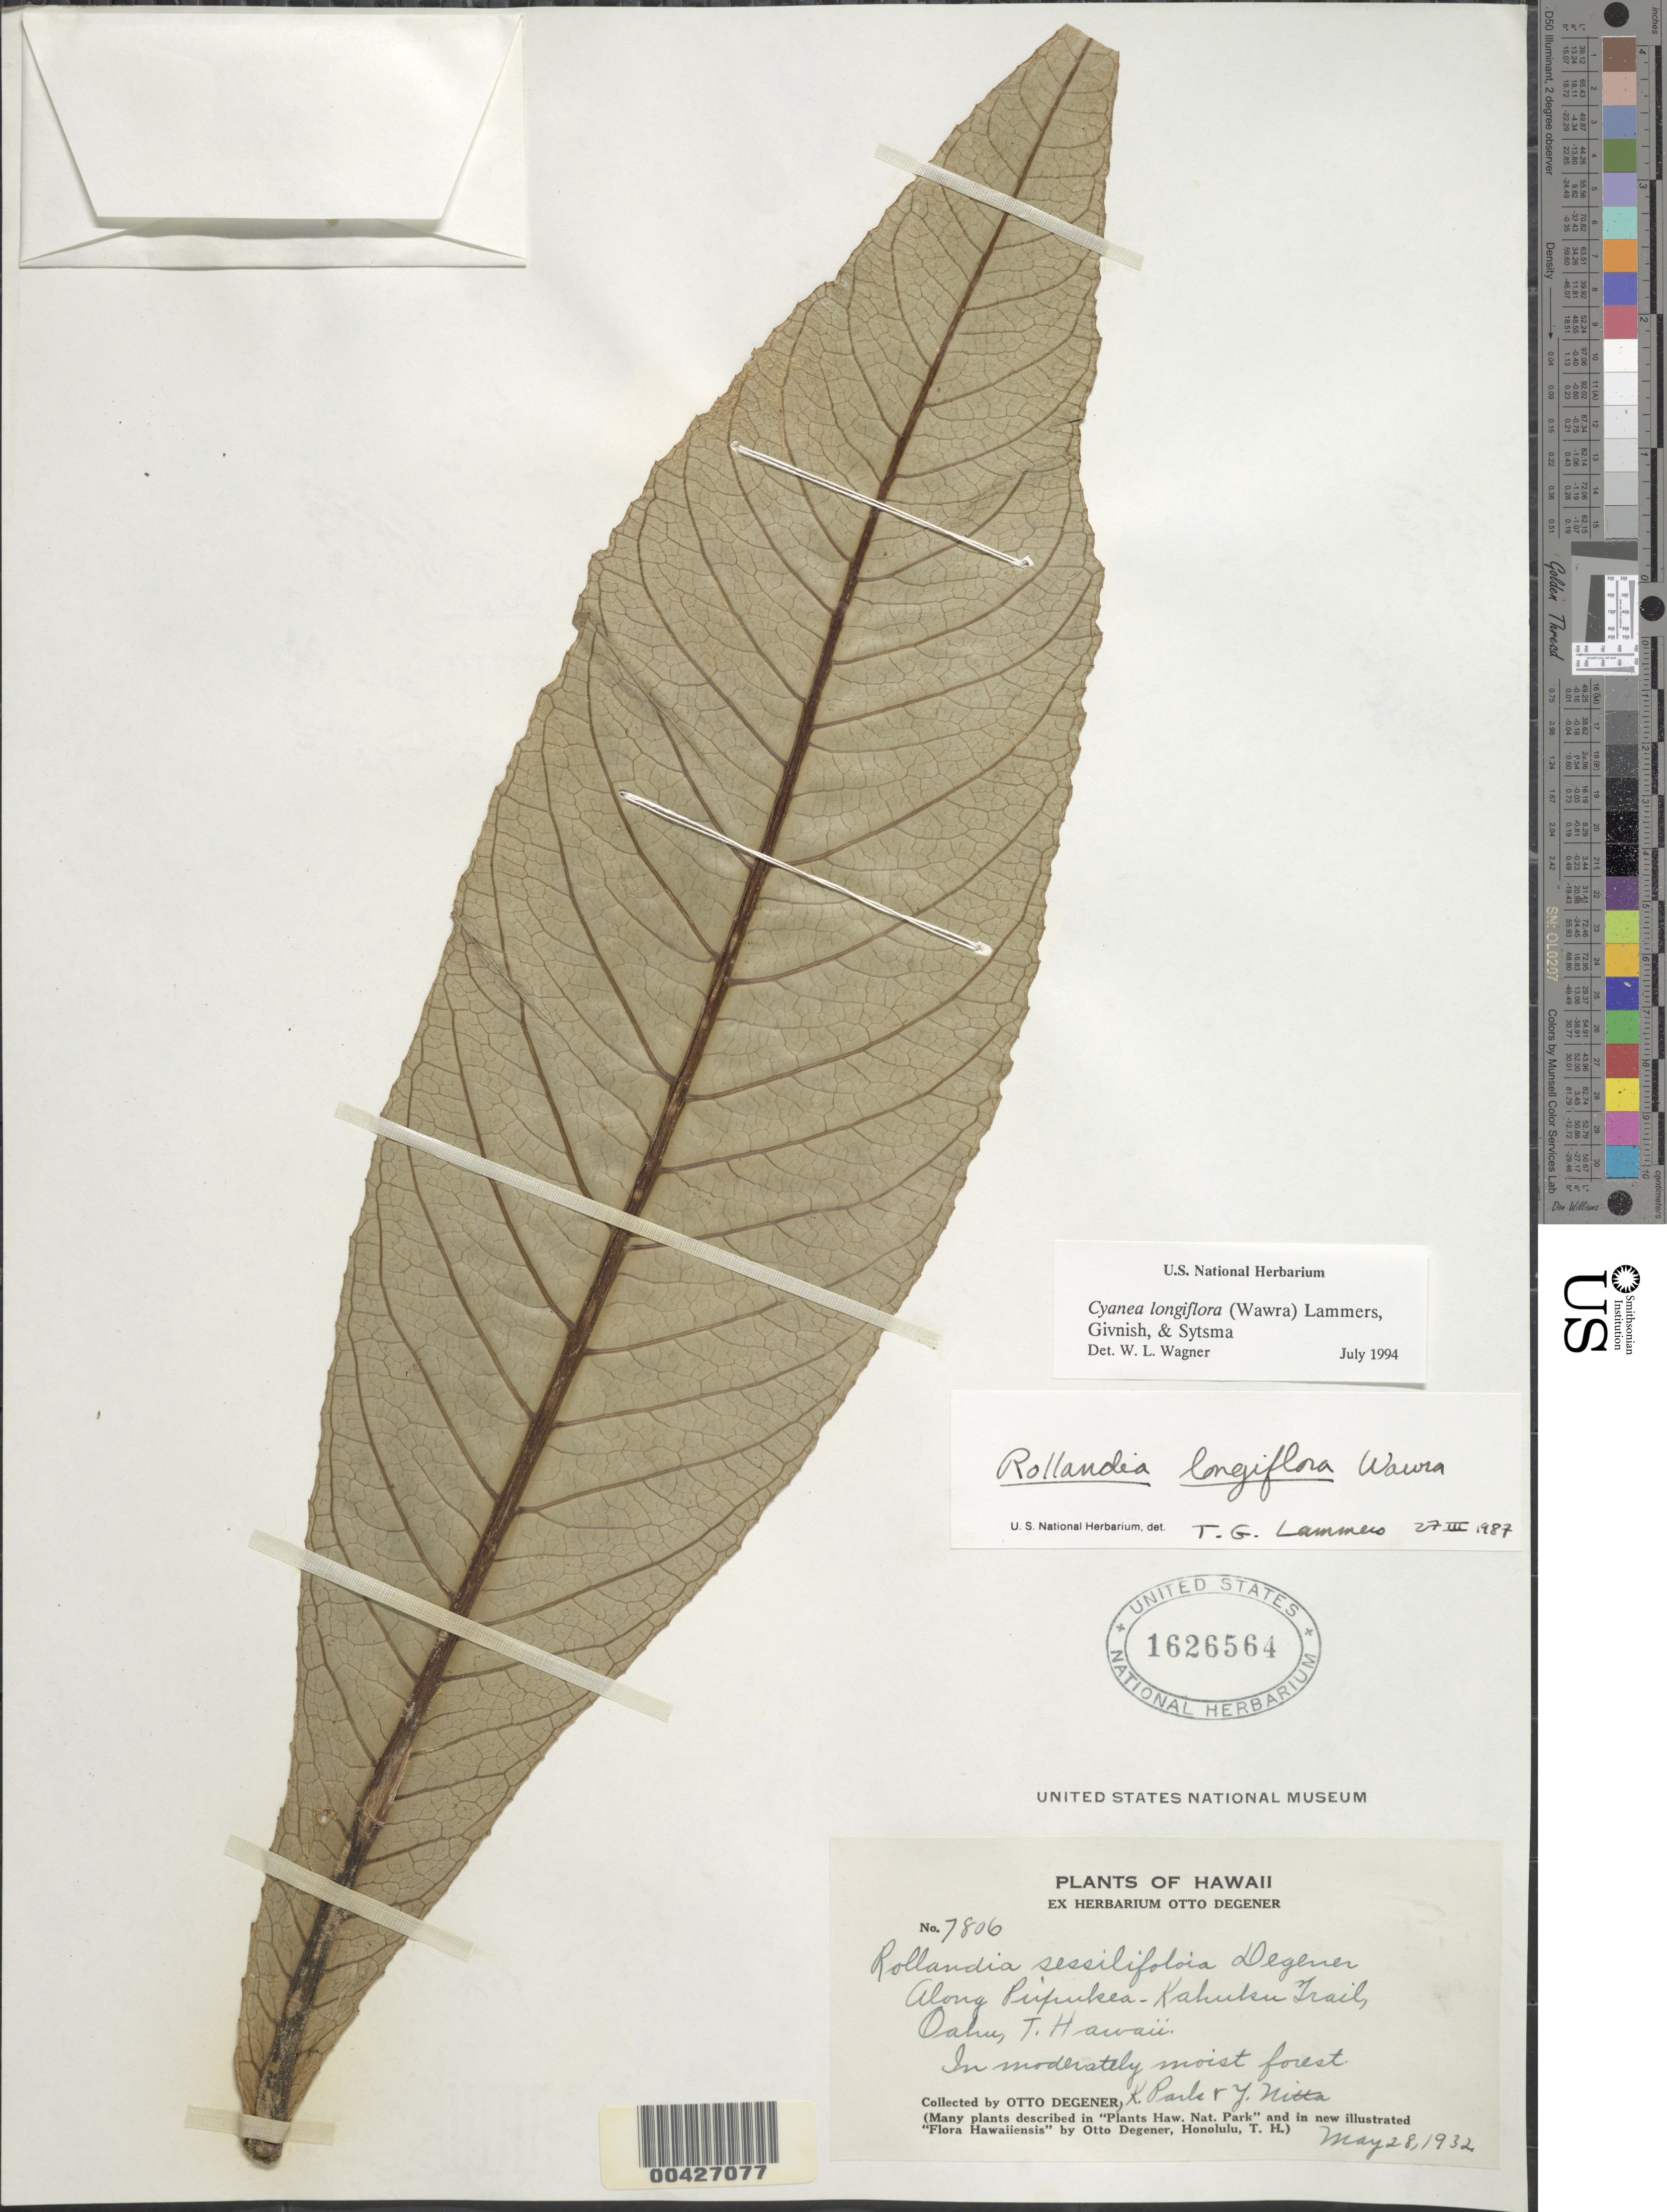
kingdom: Plantae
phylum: Tracheophyta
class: Magnoliopsida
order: Asterales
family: Campanulaceae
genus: Cyanea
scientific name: Cyanea longiflora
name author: (Wawra) Lammers et al.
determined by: Wagner, W. L., (BOT), Smithsonian Institution - National Museum of Natural History (UNITED STATES)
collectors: O. Degener, K. Park & Y. Nitta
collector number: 7806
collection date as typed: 28 May 1932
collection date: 1932-05-28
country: United States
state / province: Hawaii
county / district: Honolulu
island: Oahu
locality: Along Pupukea - Kahuku trail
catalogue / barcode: US 1626564